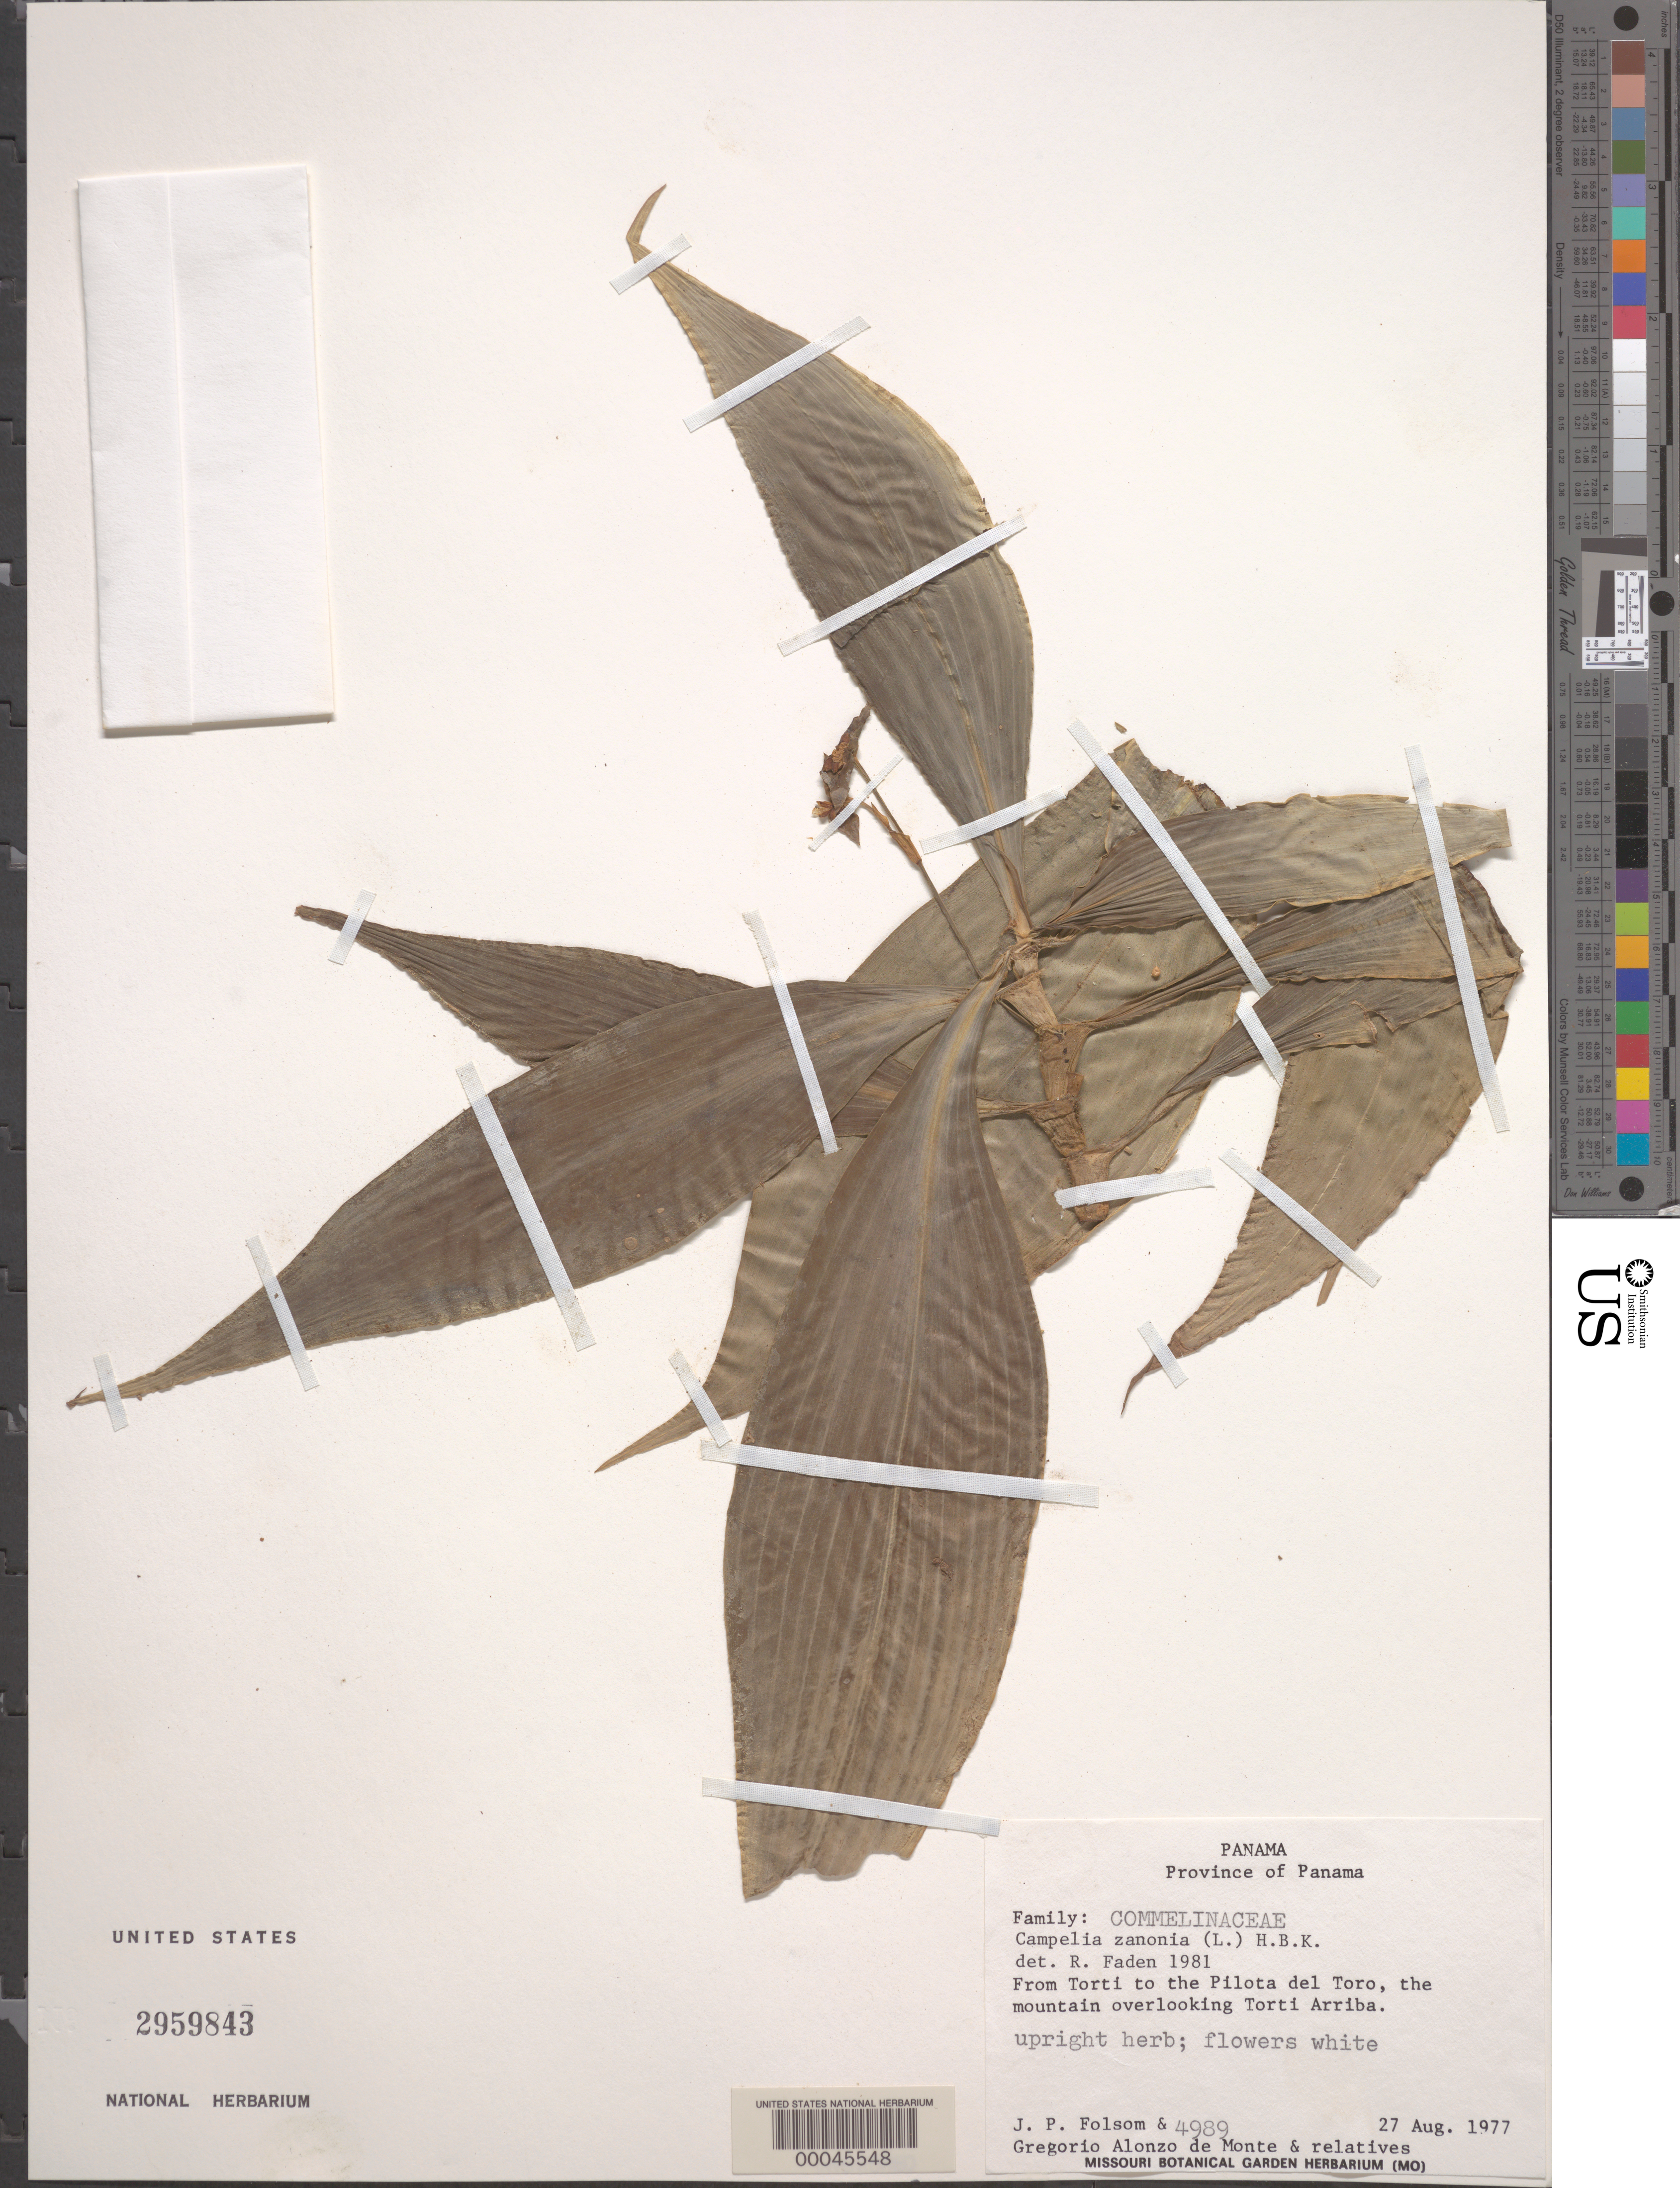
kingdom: Plantae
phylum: Tracheophyta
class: Liliopsida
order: Commelinales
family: Commelinaceae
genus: Tradescantia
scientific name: Tradescantia zanonia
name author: (L.) Sw.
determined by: Faden, Robert B., (US), Smithsonian Institution - National Museum of Natural History (UNITED STATES)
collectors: J. P. Folsom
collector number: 4989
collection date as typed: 27 Aug 1977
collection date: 1977-08-27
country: Panama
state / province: Panamá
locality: From Torti to the Pilota del Toro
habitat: Mountainside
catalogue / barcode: US 2959843